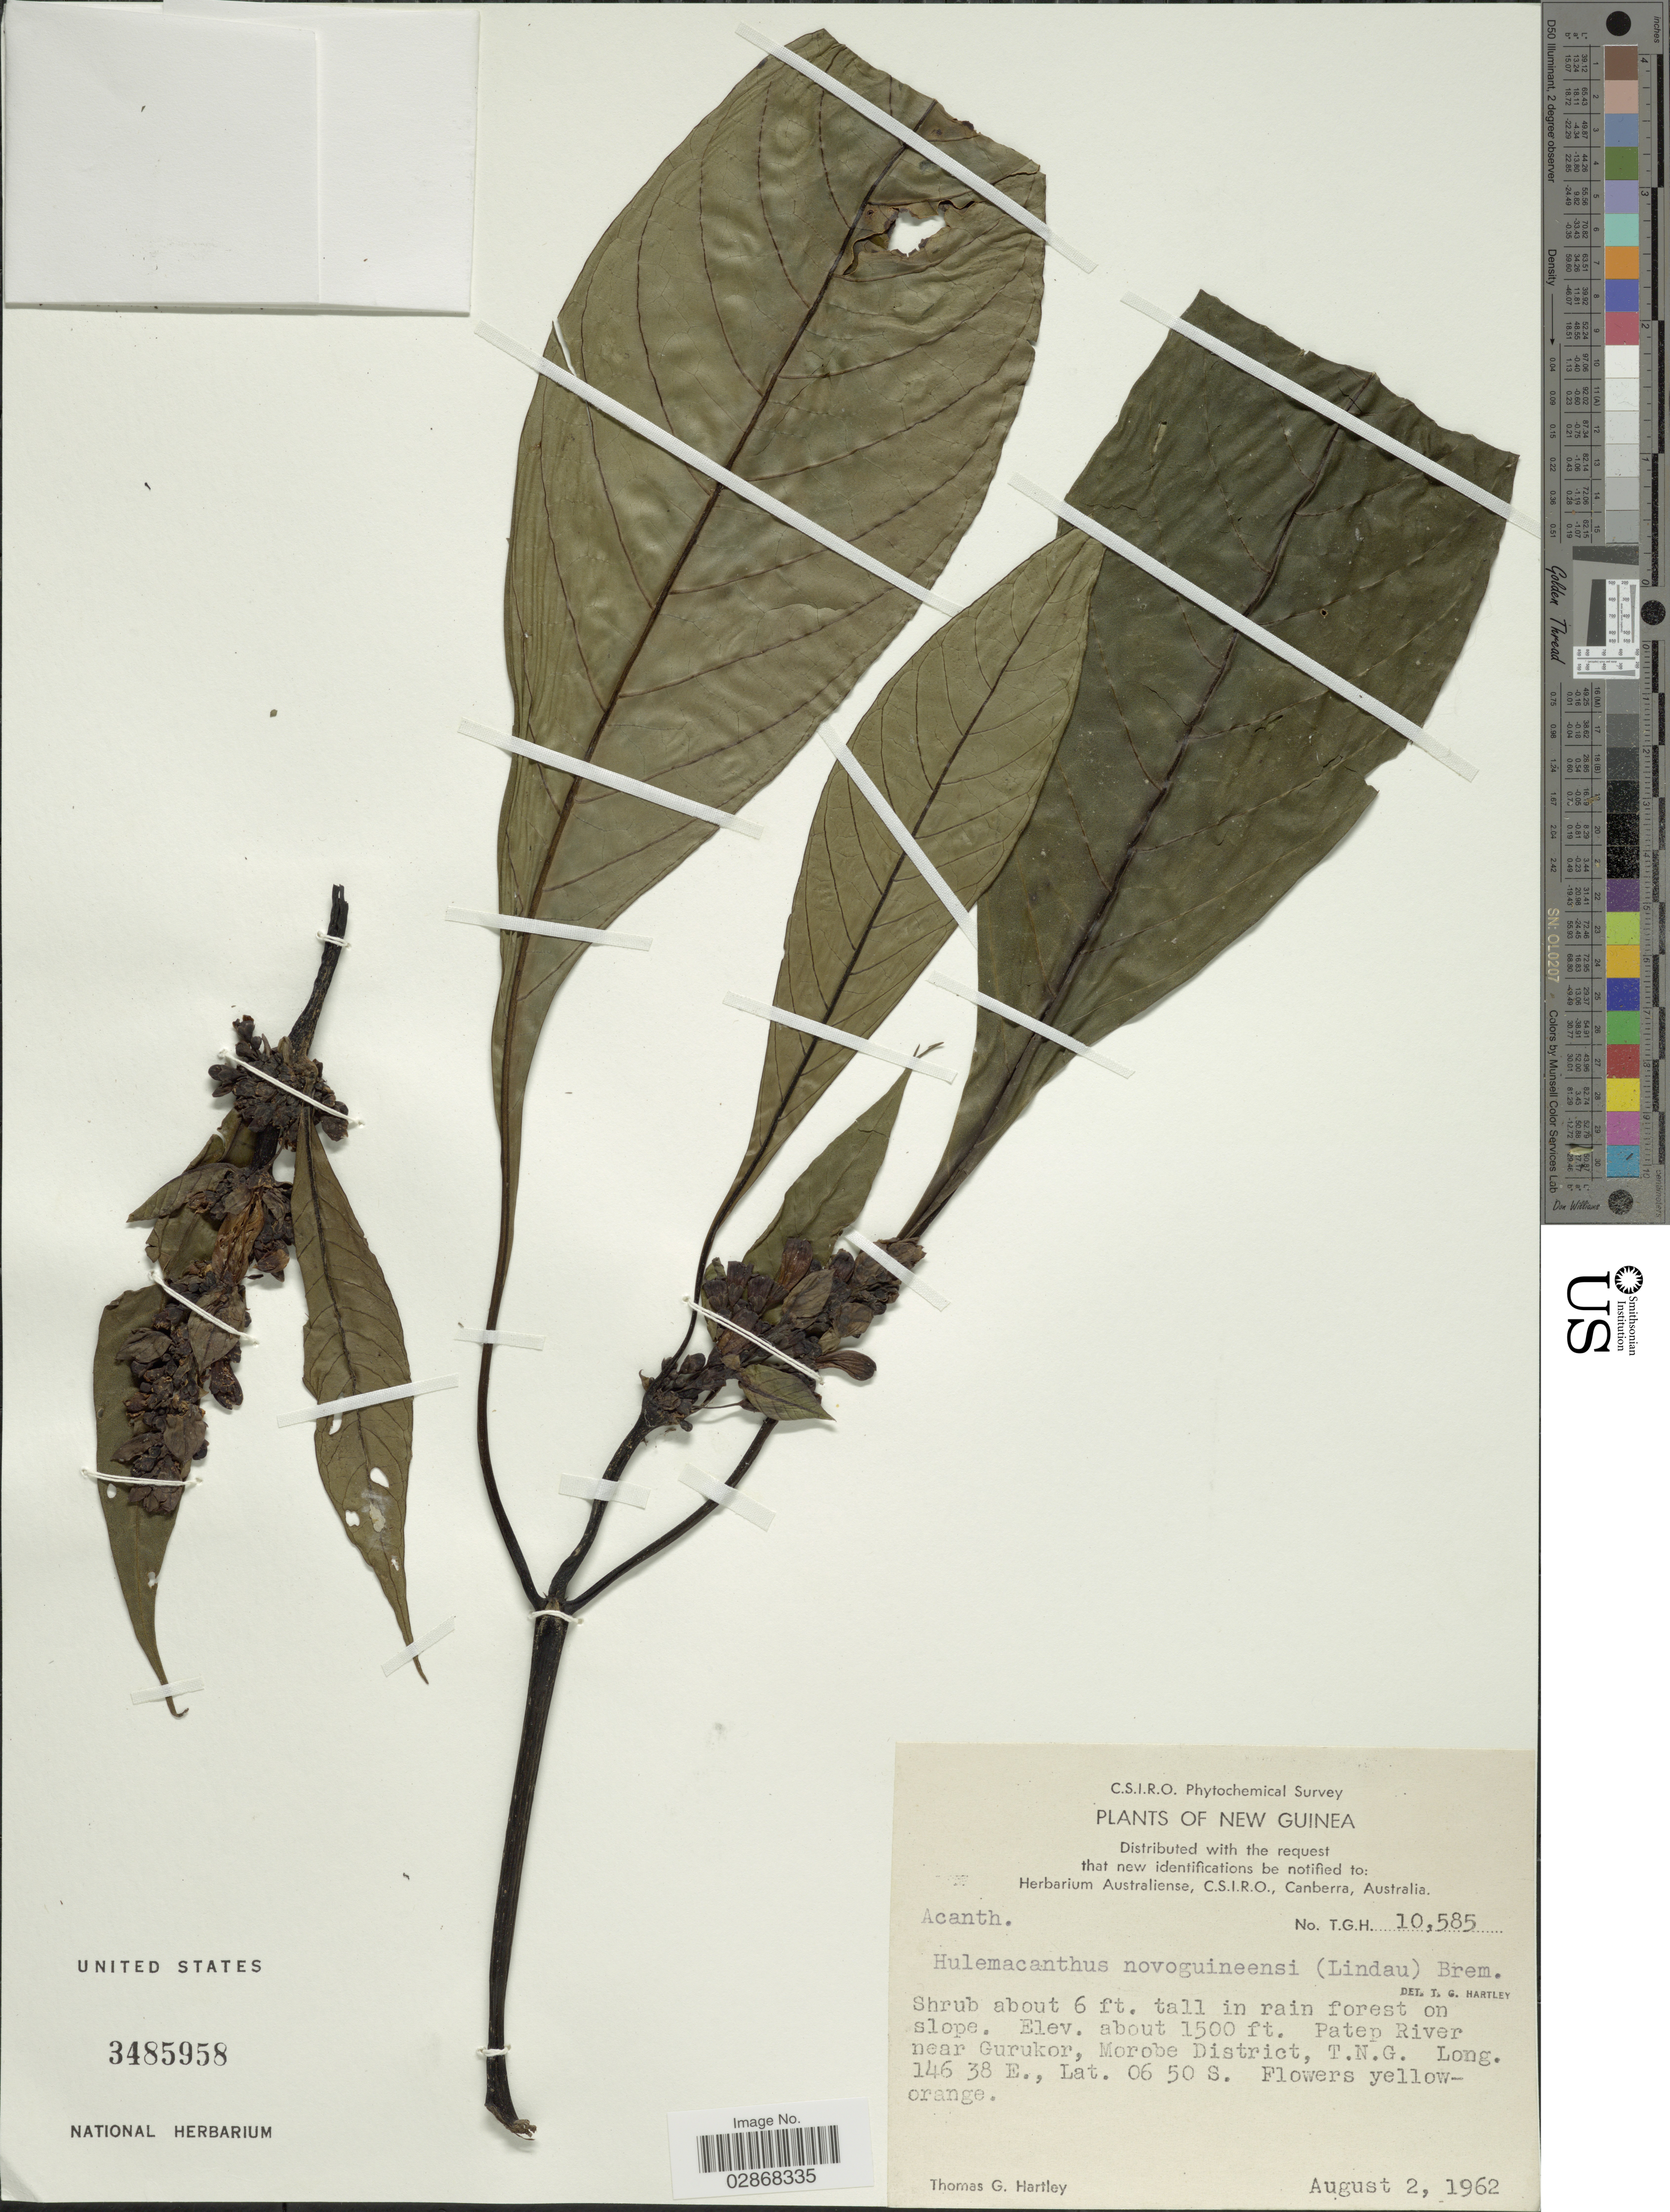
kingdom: Plantae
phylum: Tracheophyta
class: Magnoliopsida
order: Lamiales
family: Acanthaceae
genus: Hulemacanthus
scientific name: Hulemacanthus novoguineensis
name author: (Lindau) Bremek.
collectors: T. G. Hartley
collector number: TGH10585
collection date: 1962-08-02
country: Papua New Guinea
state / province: Morobe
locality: Patep River near Gurukor, Morobe District, T.N.G.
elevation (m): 457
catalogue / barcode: US 3485958